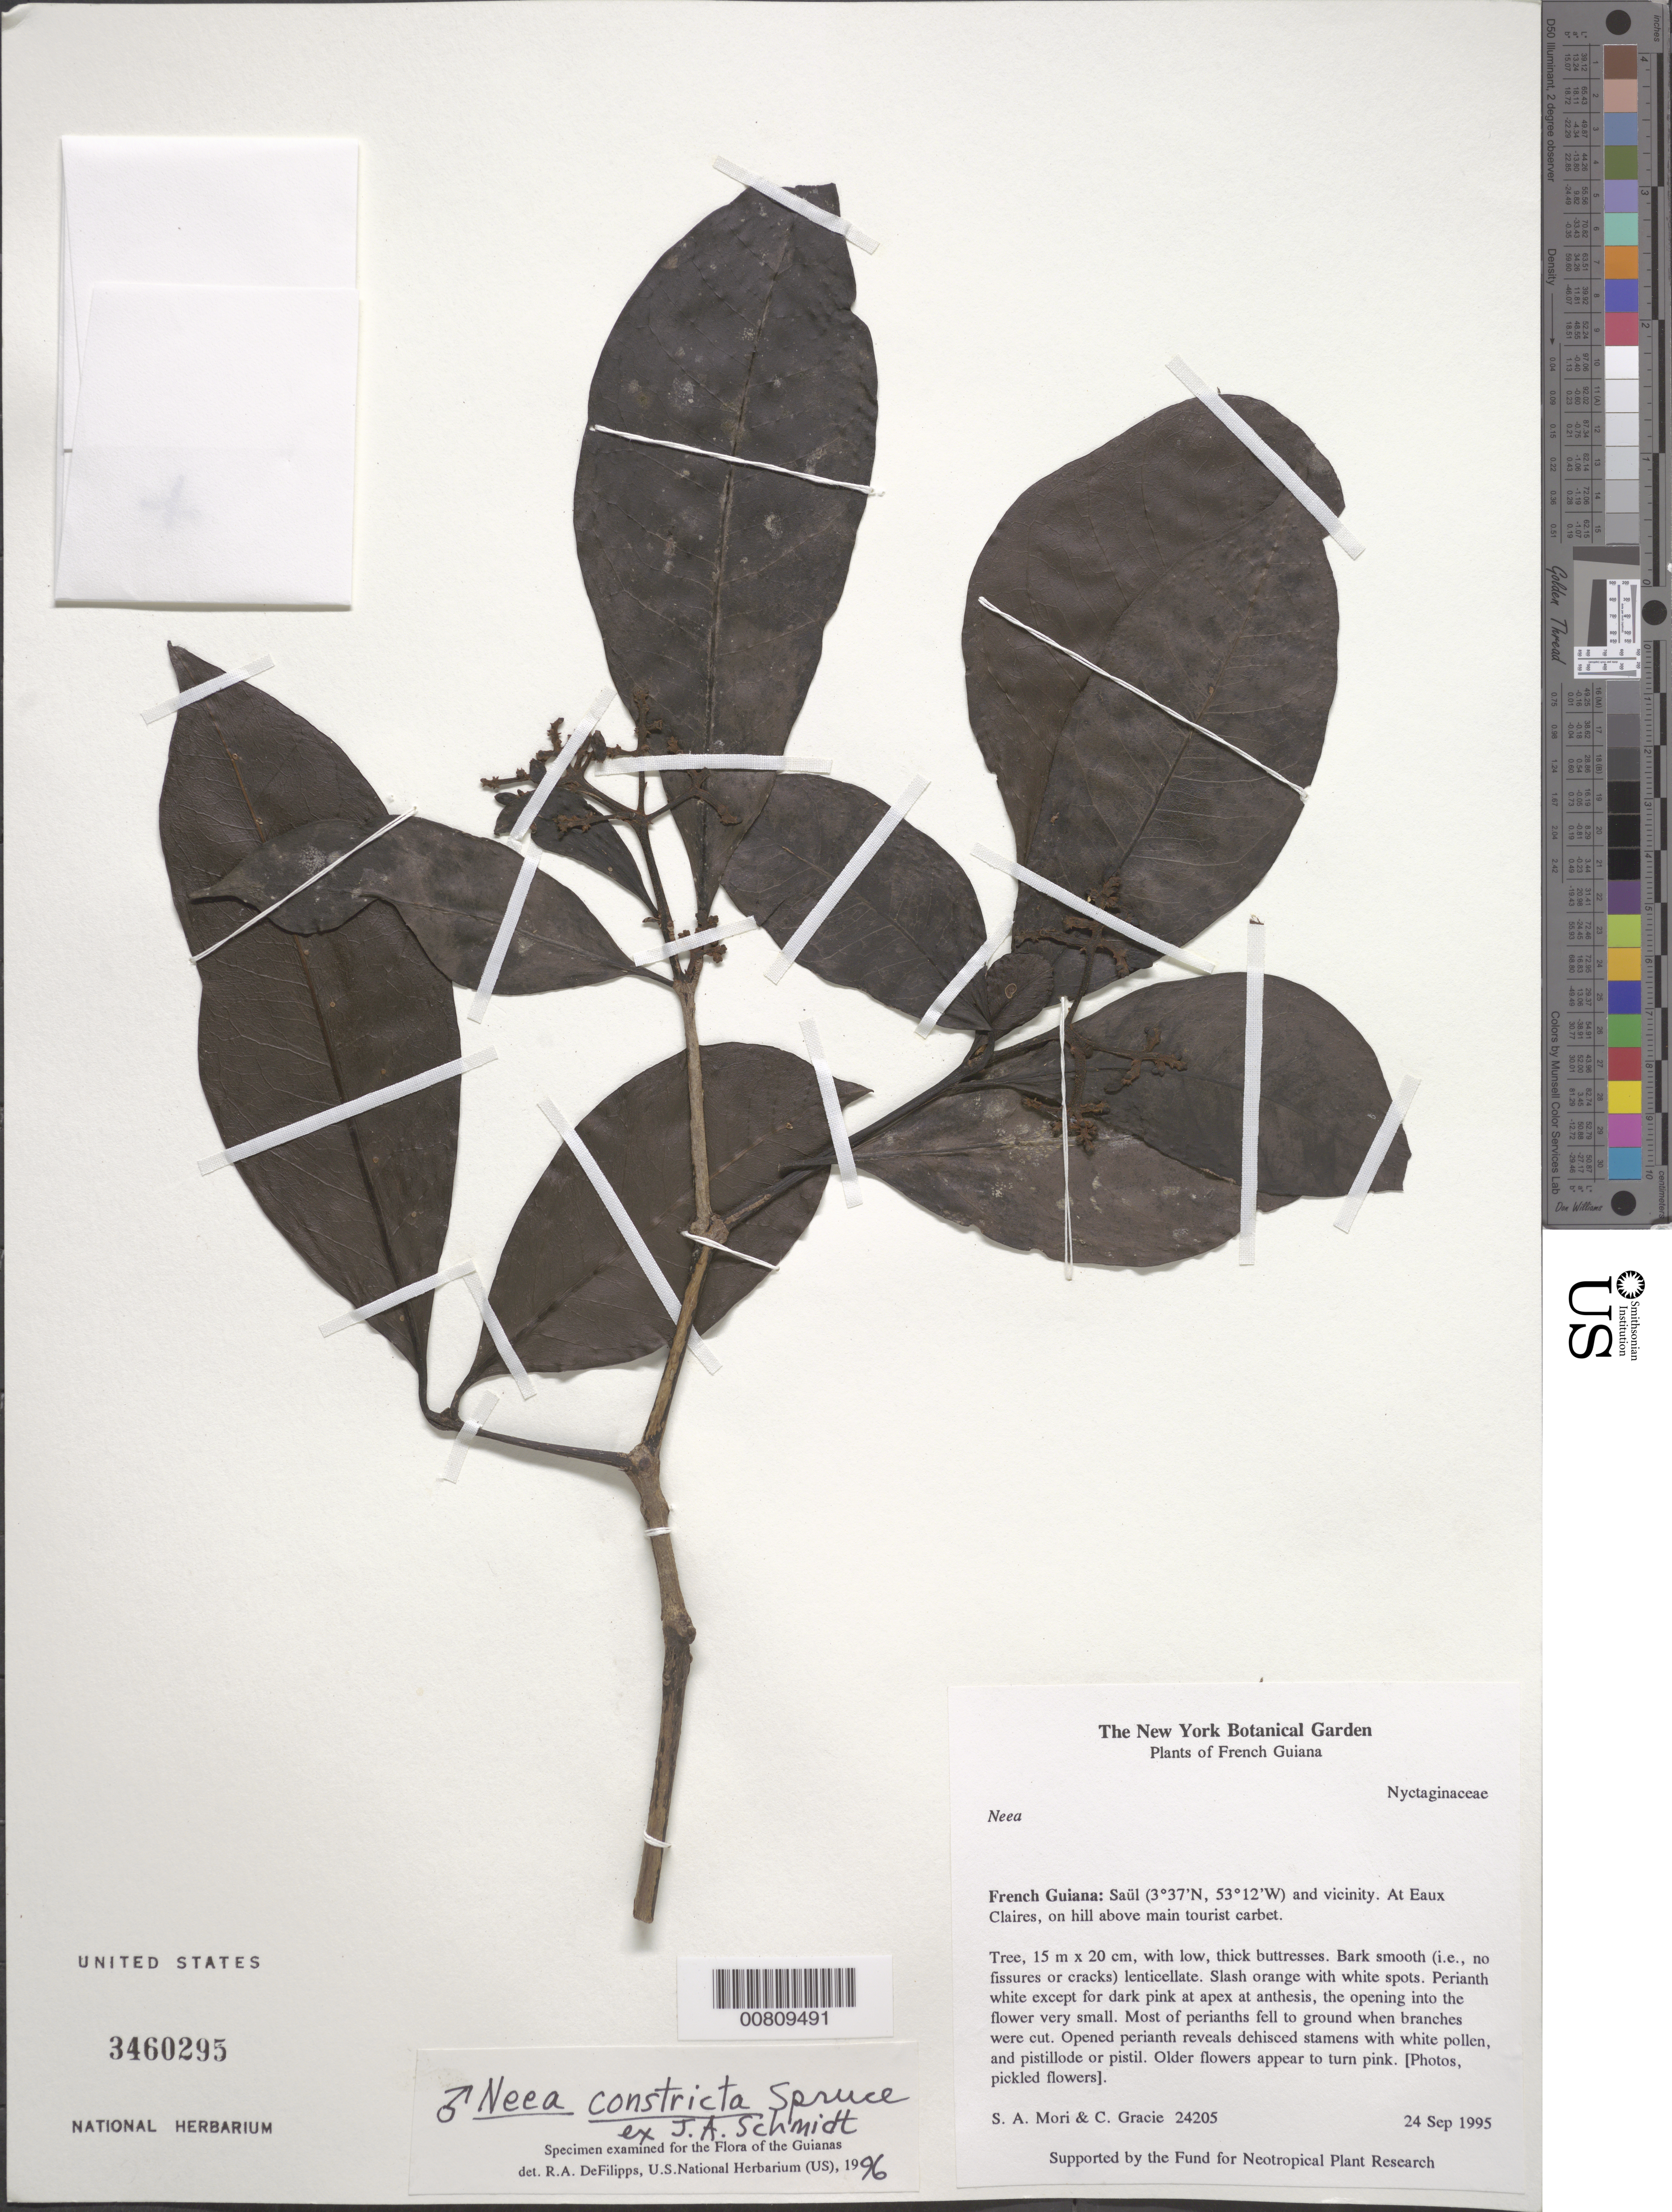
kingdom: Plantae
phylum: Tracheophyta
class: Magnoliopsida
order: Caryophyllales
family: Nyctaginaceae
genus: Neea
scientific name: Neea constricta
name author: Spruce ex J.A. Schmidt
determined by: DeFilipps, R. A.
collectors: S. Mori & C. A. Gracie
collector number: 24205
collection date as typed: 24-Sep-95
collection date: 1995-09-24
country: French Guiana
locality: Saül, Eaux Claires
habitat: On hill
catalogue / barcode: US 3460295